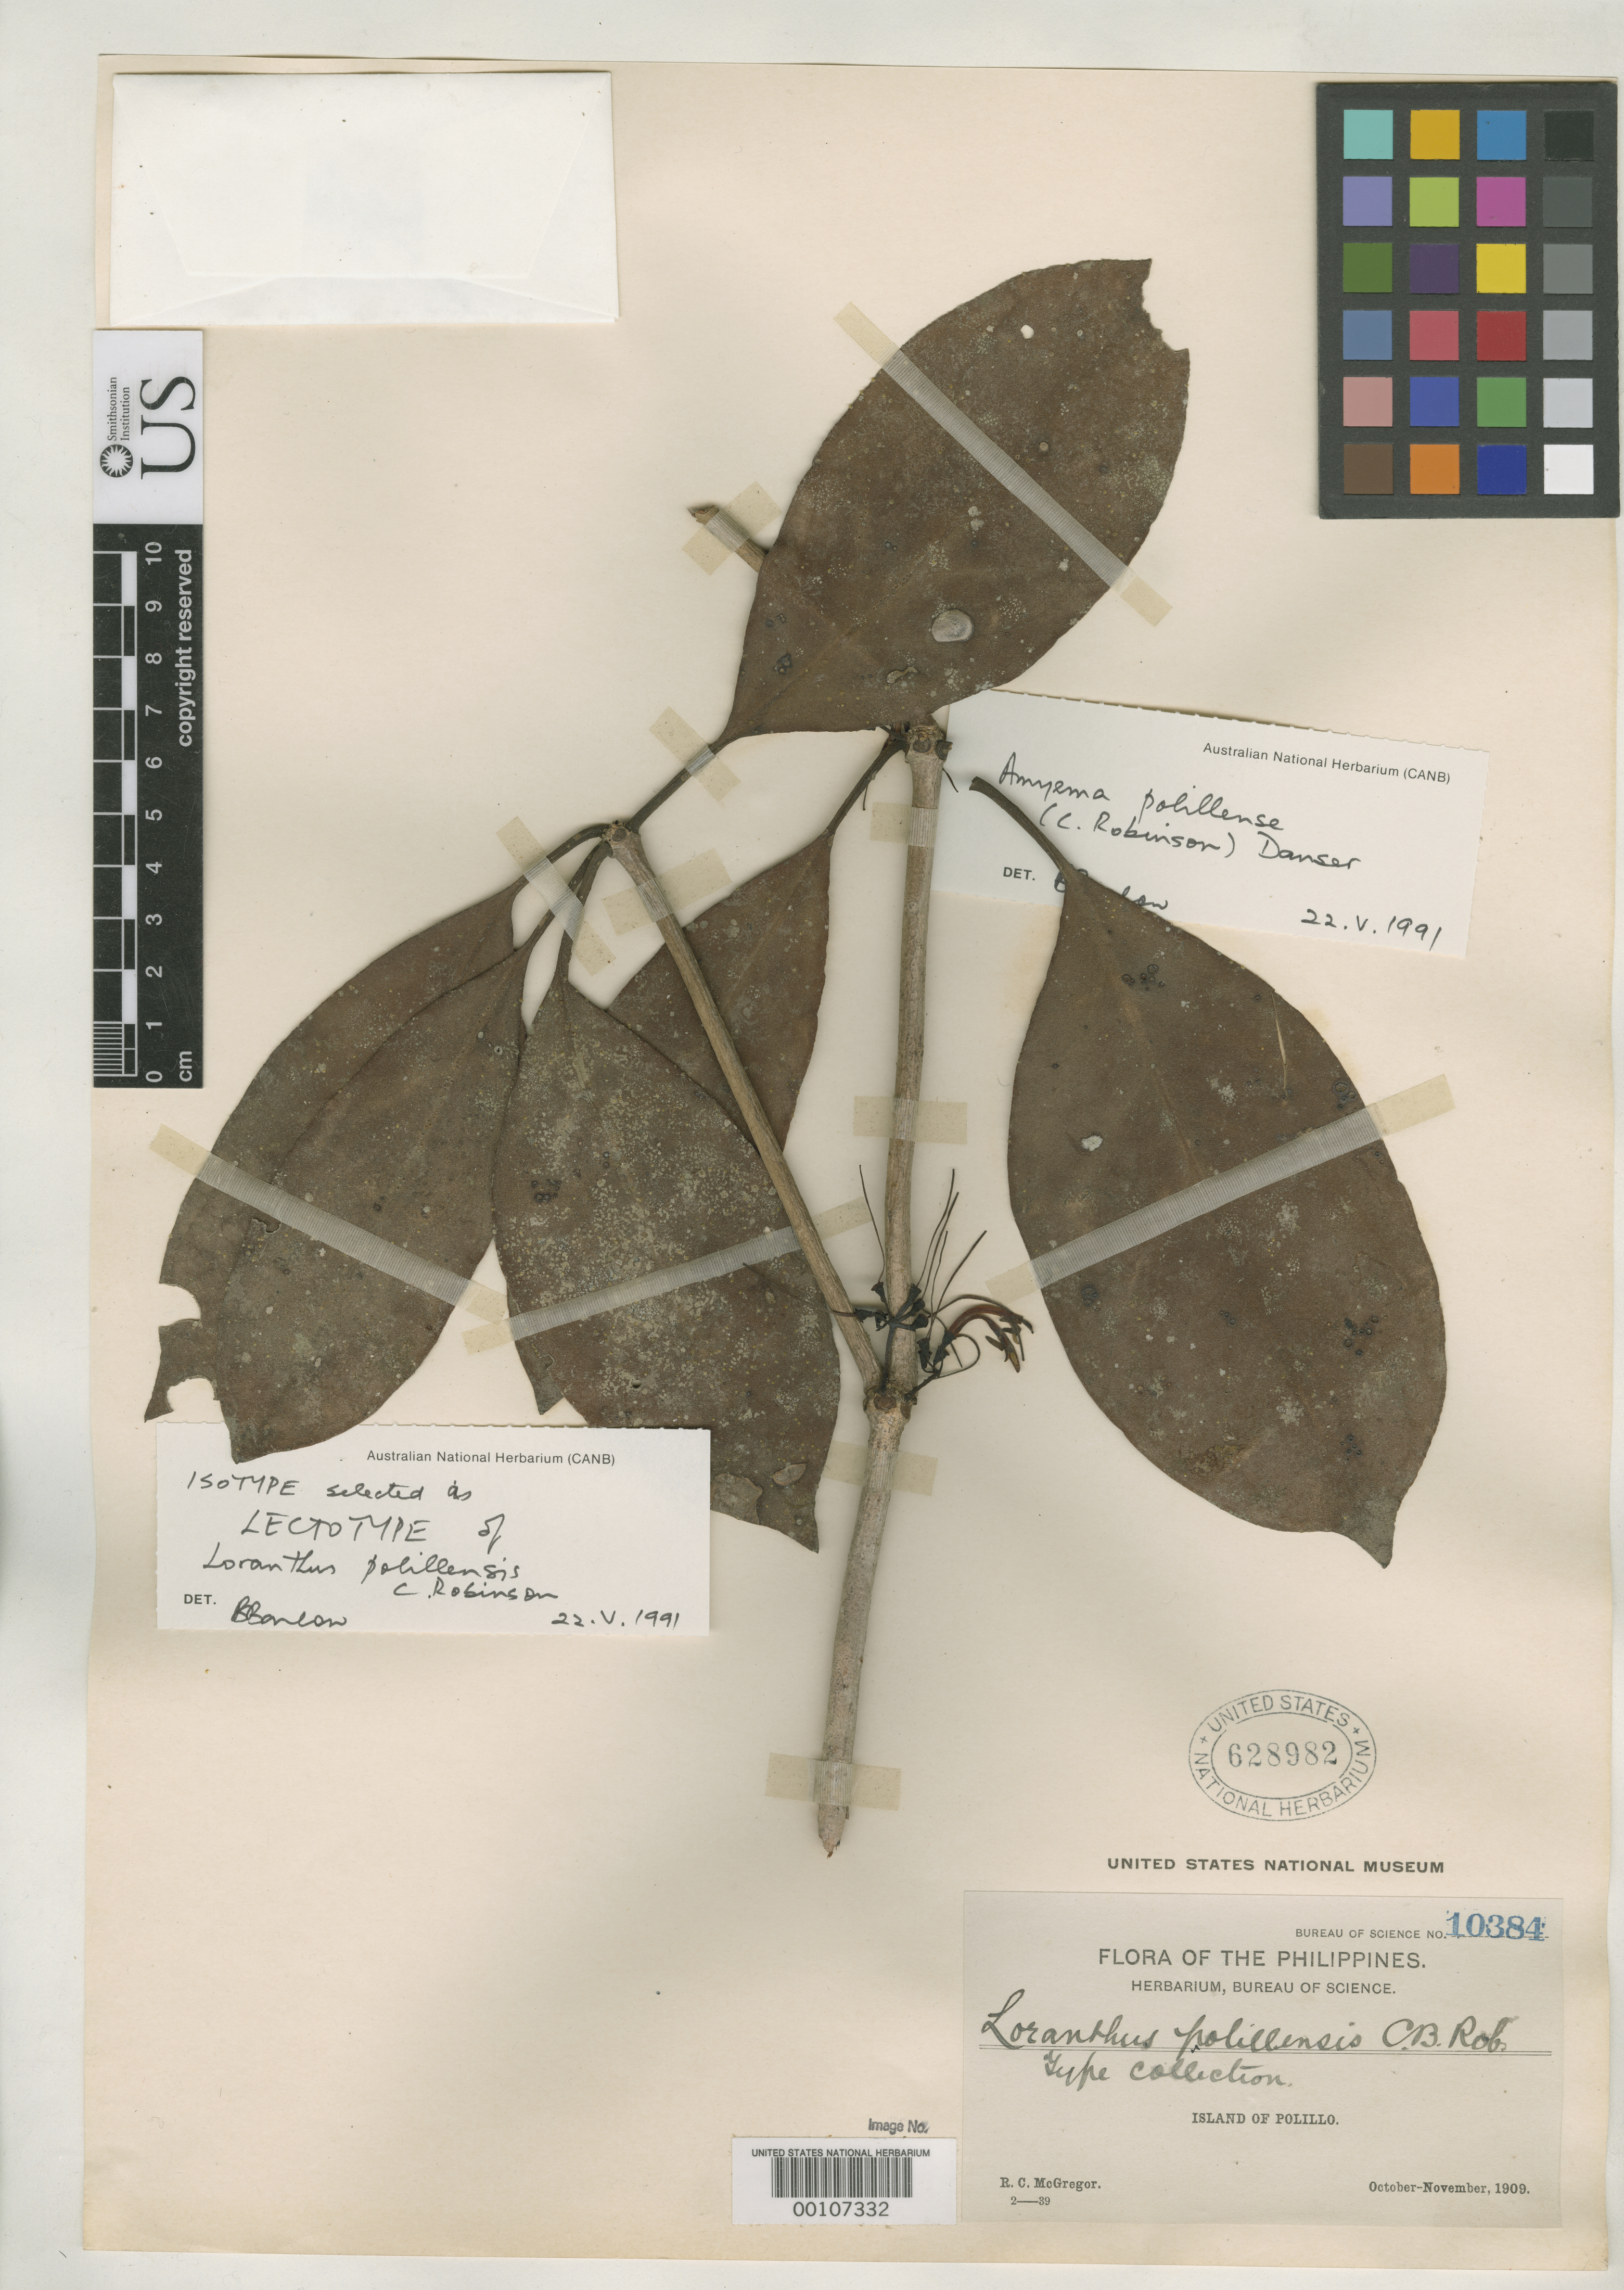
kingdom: Plantae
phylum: Tracheophyta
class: Magnoliopsida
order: Santalales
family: Loranthaceae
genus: Loranthus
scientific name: Loranthus polillensis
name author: C.B. Rob.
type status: Isotype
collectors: R. C. McGregor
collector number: Bur. Sci. 10384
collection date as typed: Oct 1909 to -- Nov 1909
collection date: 1909-10/1909-11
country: Philippines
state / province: Calabarzon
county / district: Quezon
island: Polillo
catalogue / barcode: US 628982